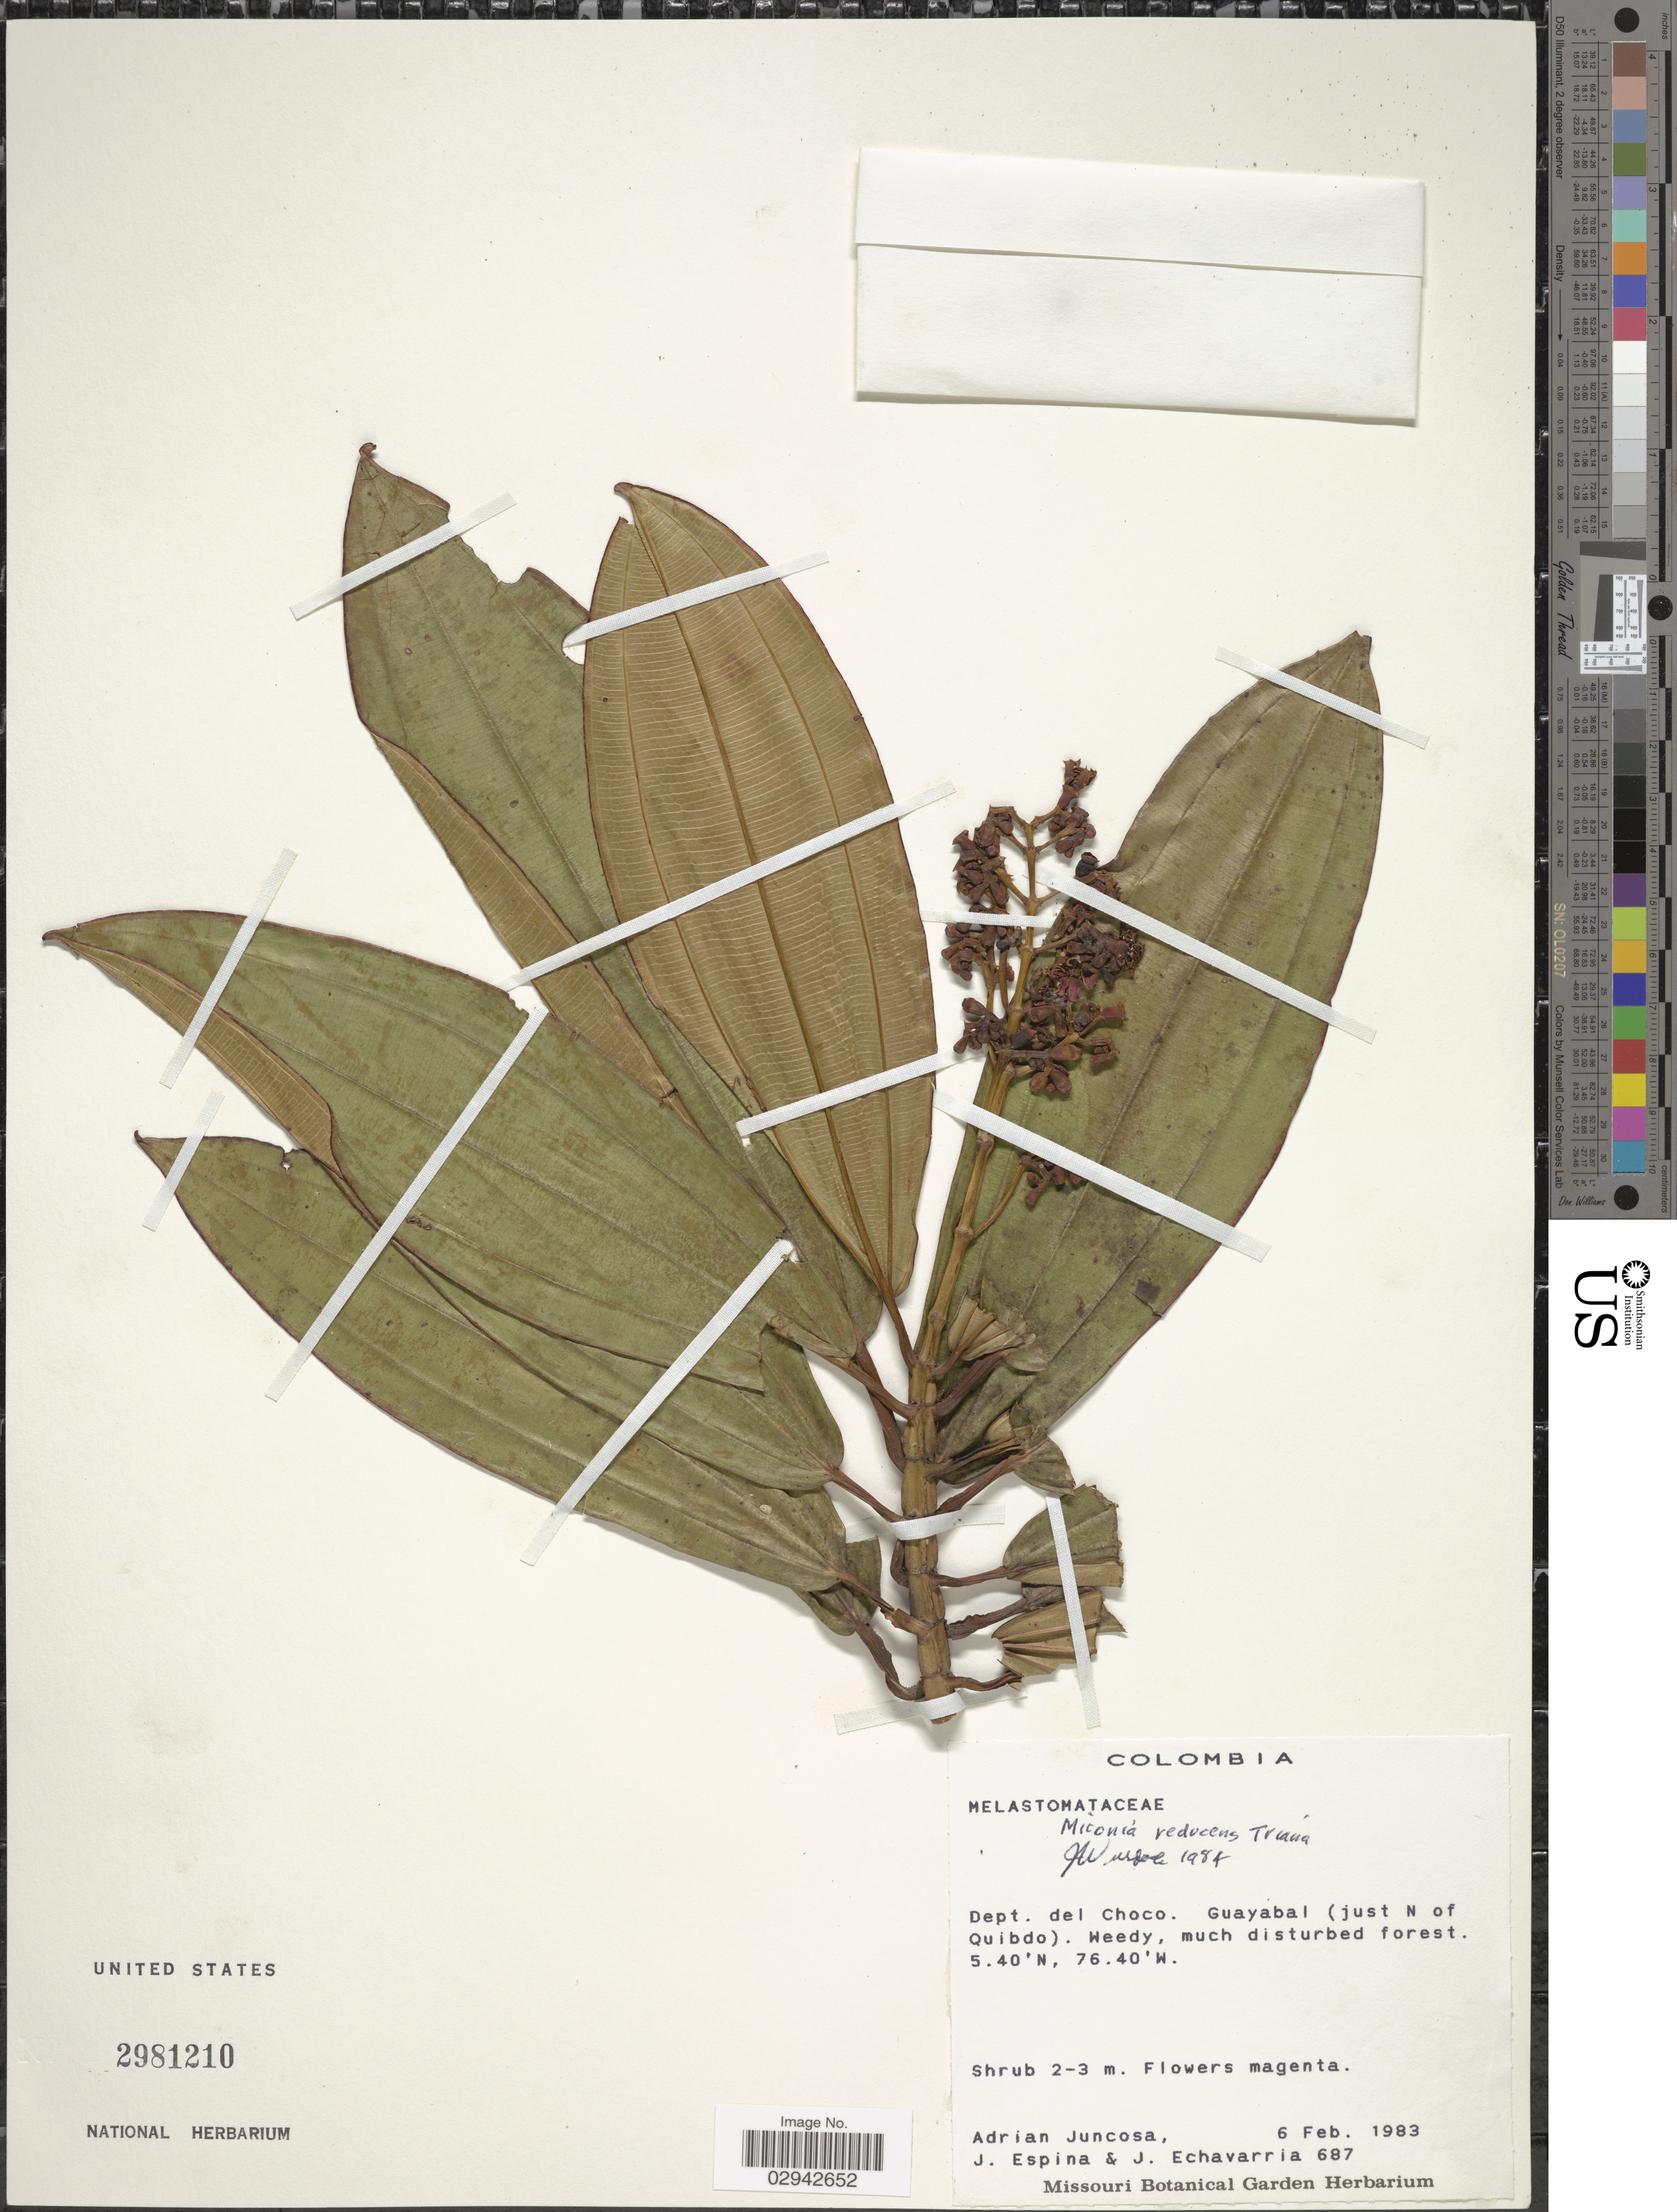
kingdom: Plantae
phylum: Tracheophyta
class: Magnoliopsida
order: Myrtales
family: Melastomataceae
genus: Miconia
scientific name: Miconia reducens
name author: Triana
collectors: A. Juncosa, J. Espina & J. Echavarría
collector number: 687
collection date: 1983-02-06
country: Colombia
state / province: Chocó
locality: Dept. del Choco, Guayabal (just N of Quibdo).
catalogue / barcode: US 2981210